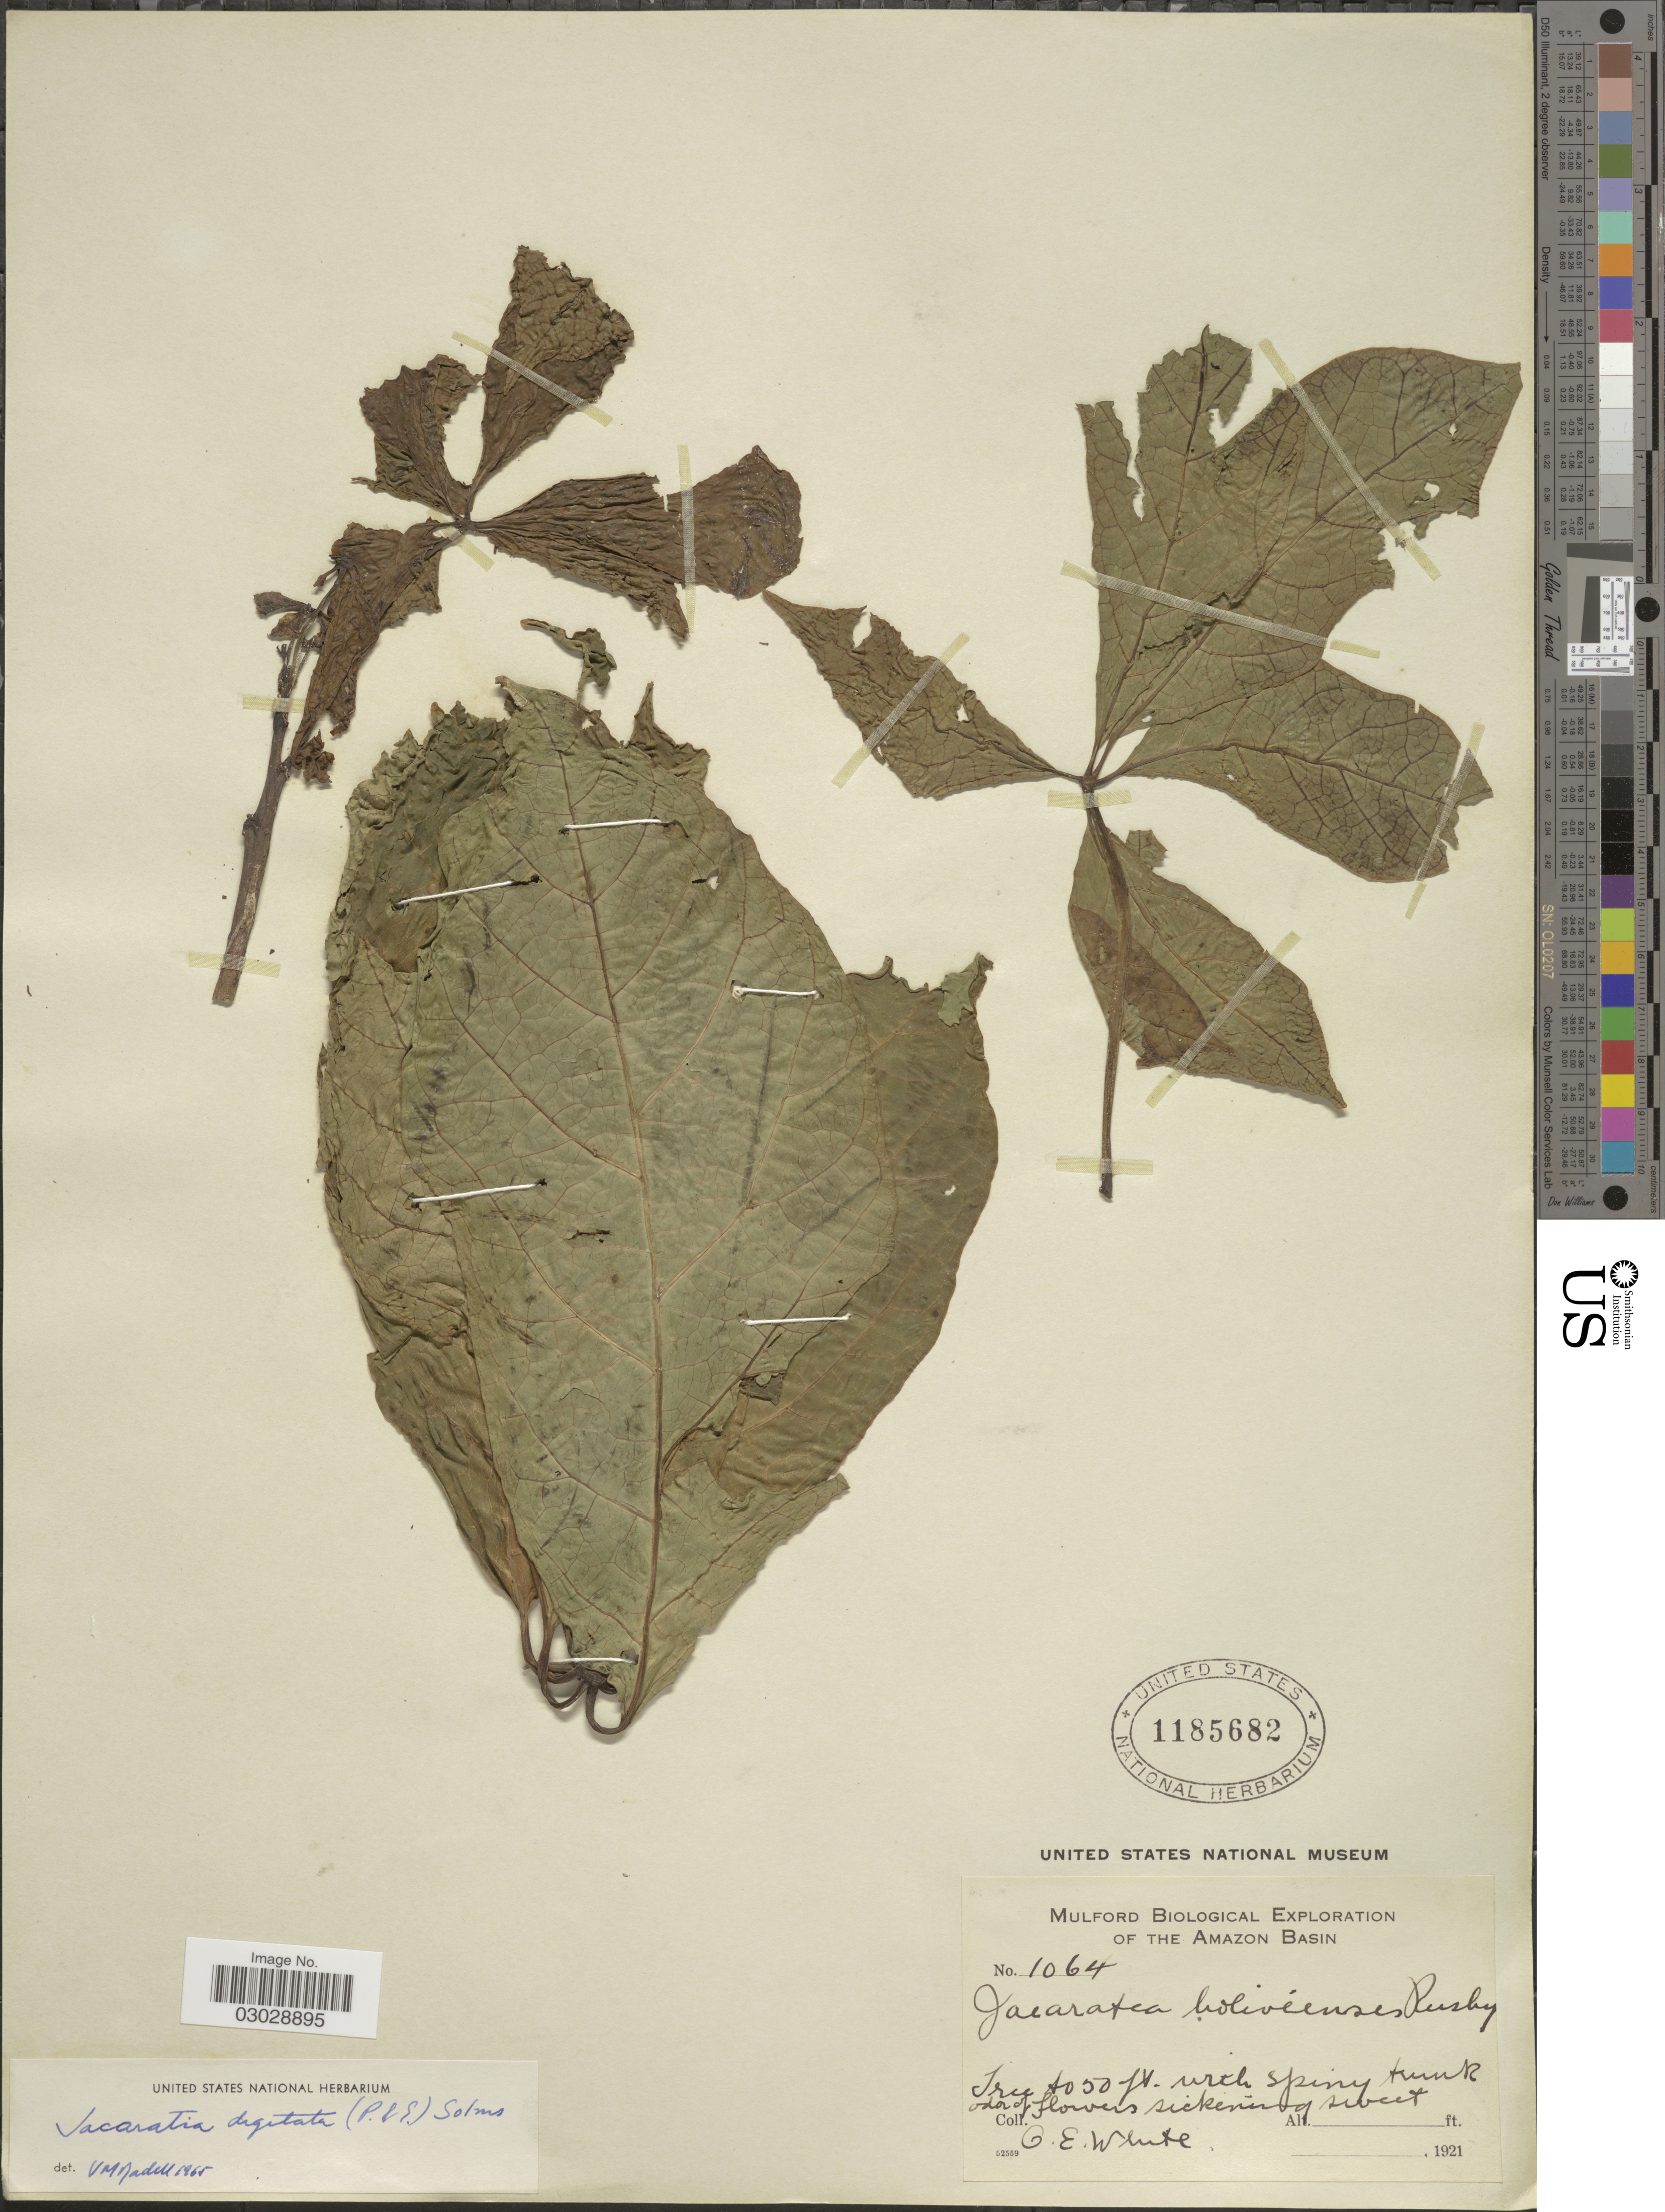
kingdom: Plantae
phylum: Tracheophyta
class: Magnoliopsida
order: Brassicales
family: Caricaceae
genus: Jacaratia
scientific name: Jacaratia digitata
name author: (Poepp. & Endl.) Solms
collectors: O. E. White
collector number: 1064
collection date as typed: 1921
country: Bolivia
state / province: La Paz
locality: Amazon Basin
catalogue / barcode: US 1185682